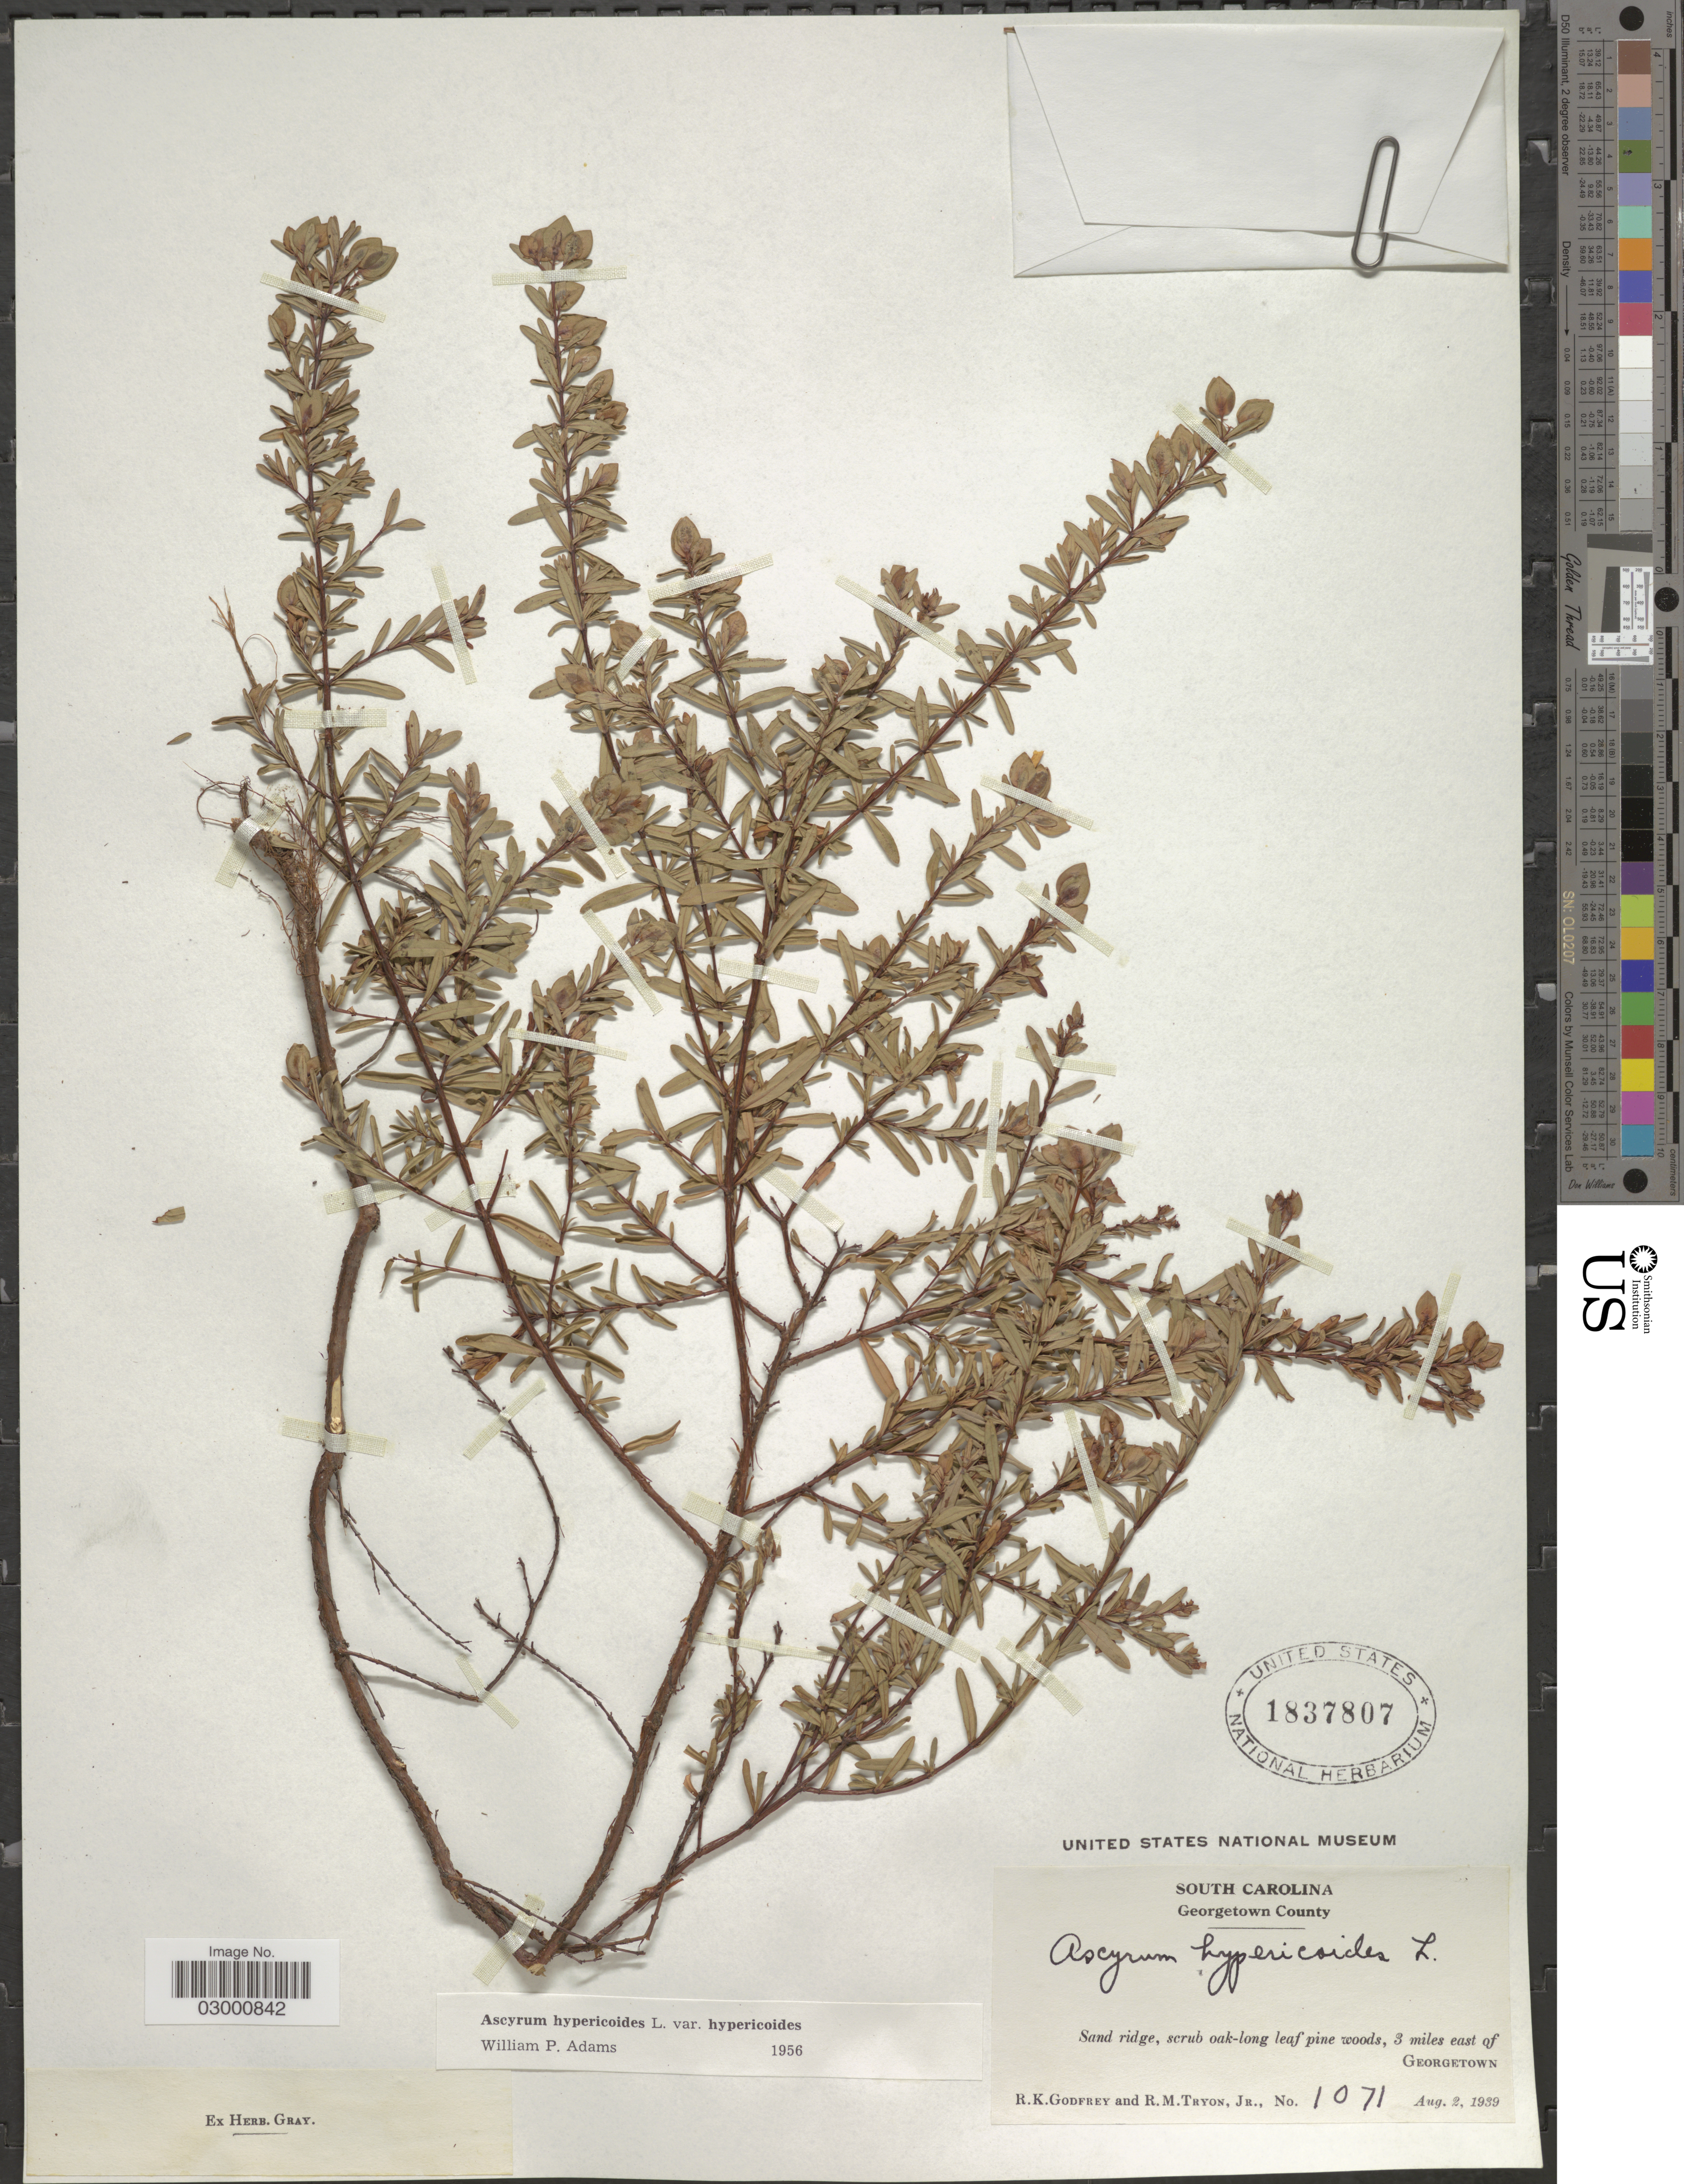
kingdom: Plantae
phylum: Tracheophyta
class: Magnoliopsida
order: Malpighiales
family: Hypericaceae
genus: Hypericum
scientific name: Hypericum hypericoides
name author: (L.) Crantz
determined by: Strong, Mark T., (BOT), Smithsonian Institution - National Museum of Natural History (UNITED STATES)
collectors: R. K. Godfrey & R. Tryon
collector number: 1071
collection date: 1939-08-02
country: United States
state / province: South Carolina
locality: Georgetown County. 3 miles east of Georgetown.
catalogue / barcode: US 1837807